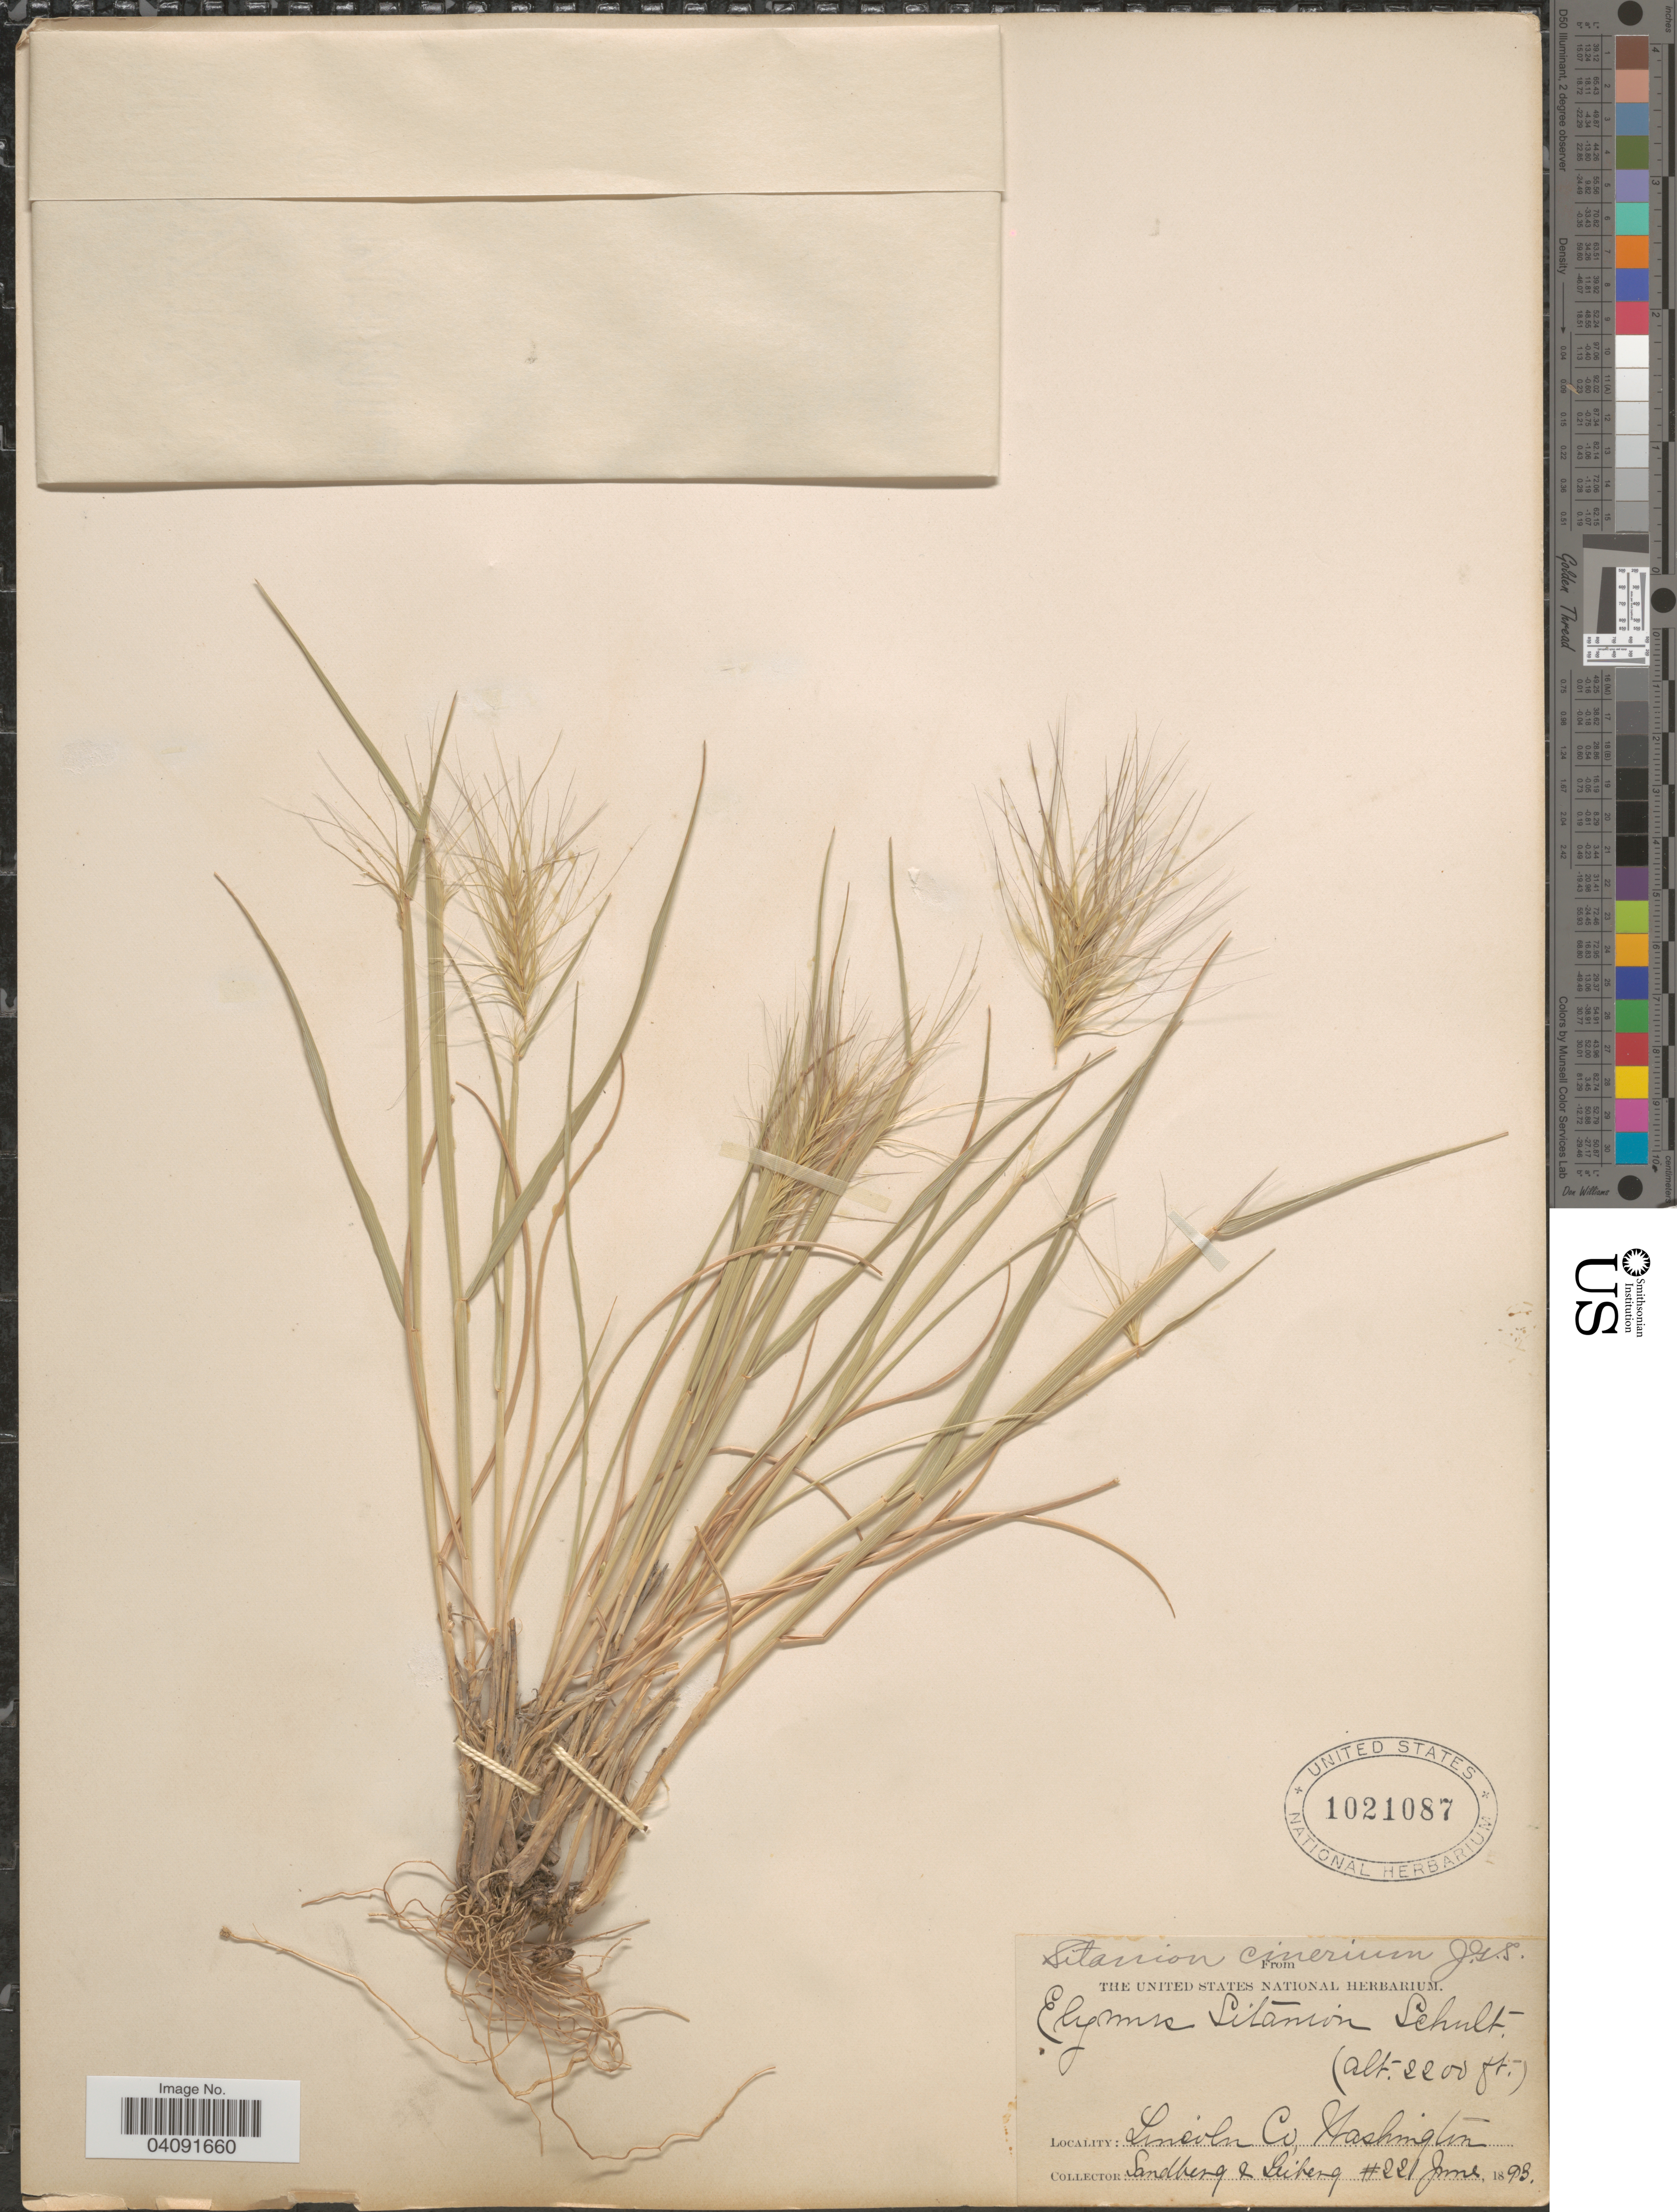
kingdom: Plantae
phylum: Tracheophyta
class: Liliopsida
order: Poales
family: Poaceae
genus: Elymus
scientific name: Elymus elymoides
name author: (Raf.) Swezey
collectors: Sandberg & -. Leiberg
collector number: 221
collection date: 1893-06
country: United States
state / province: Washington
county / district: Lincoln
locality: Lincoln Co.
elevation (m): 671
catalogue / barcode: US 1021087